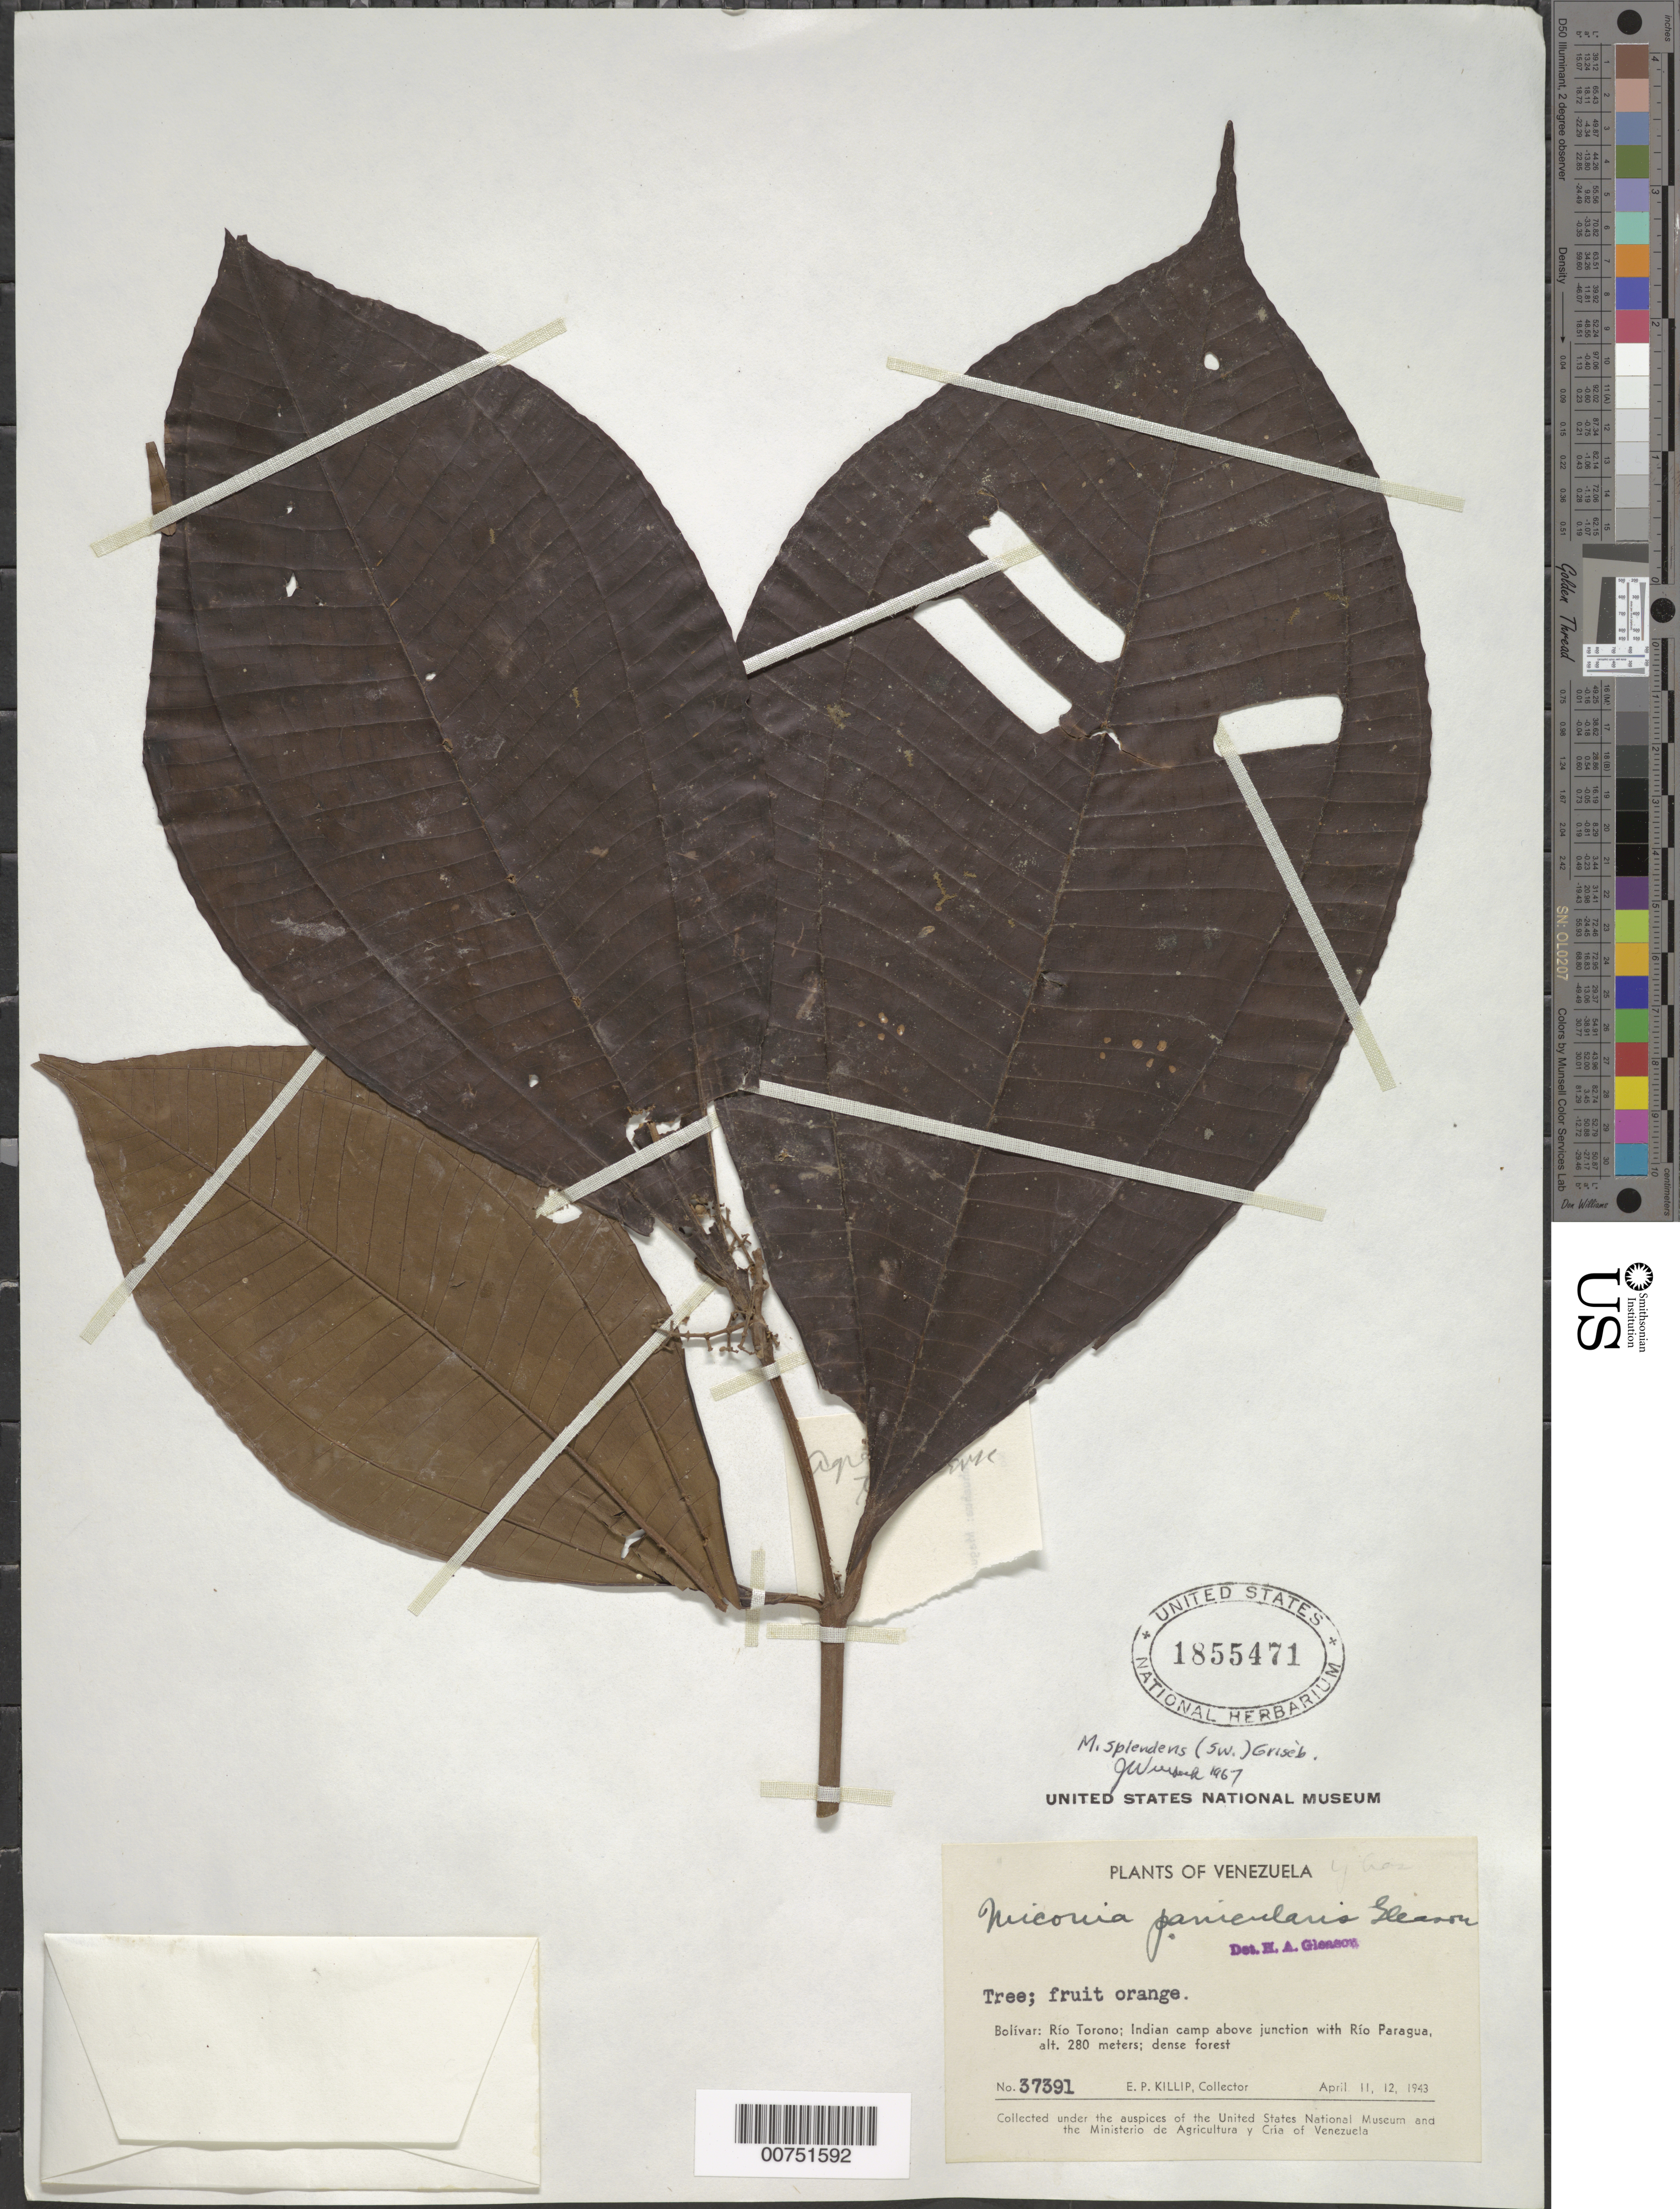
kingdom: Plantae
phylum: Tracheophyta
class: Magnoliopsida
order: Myrtales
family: Melastomataceae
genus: Miconia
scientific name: Miconia splendens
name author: (Sw.) Griseb.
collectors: E. P. Killip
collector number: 37391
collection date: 1943-04-11/1943-04-12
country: Venezuela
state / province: Bolivar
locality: Río Torono; Indian camp above junction with Río Paragua.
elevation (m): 280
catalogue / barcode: US 1855471